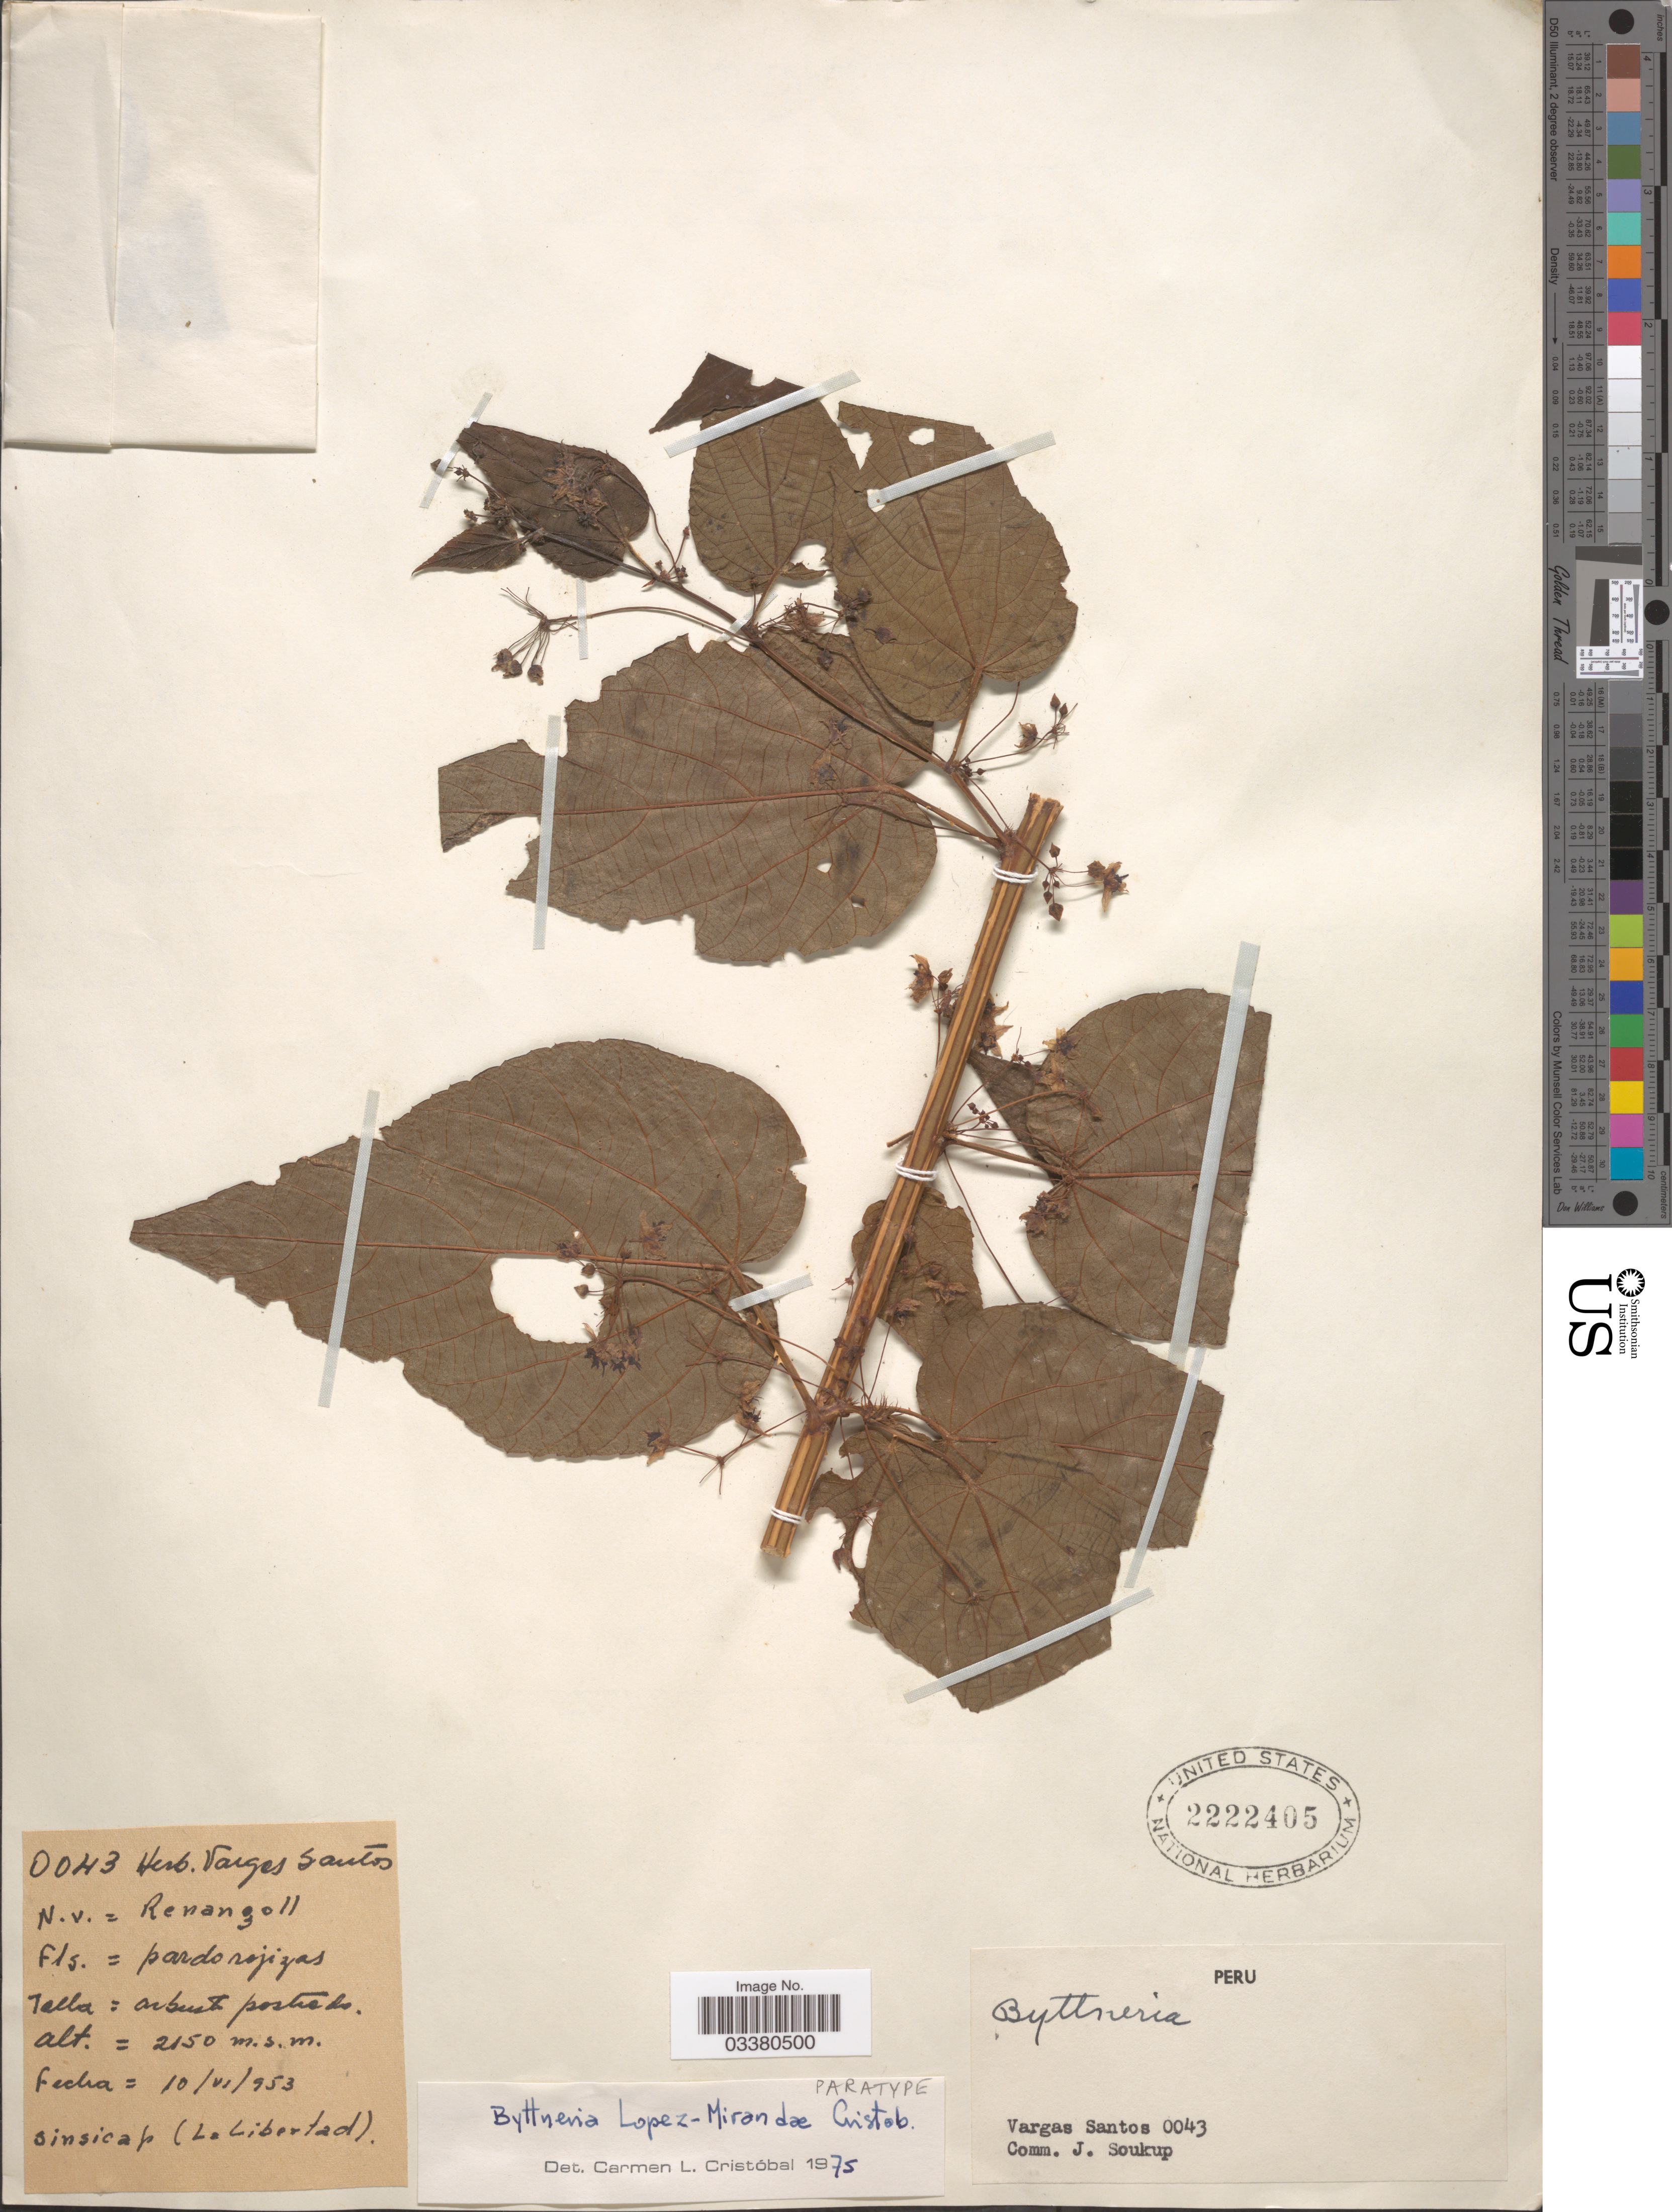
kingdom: Plantae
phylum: Tracheophyta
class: Magnoliopsida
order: Malvales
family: Malvaceae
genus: Byttneria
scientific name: Byttneria lopez-mirandae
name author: Cristóbal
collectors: V. Santos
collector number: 0043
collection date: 1953-06-10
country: Peru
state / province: La Libertad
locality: Sinsicap.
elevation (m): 2150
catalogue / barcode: US 2222405